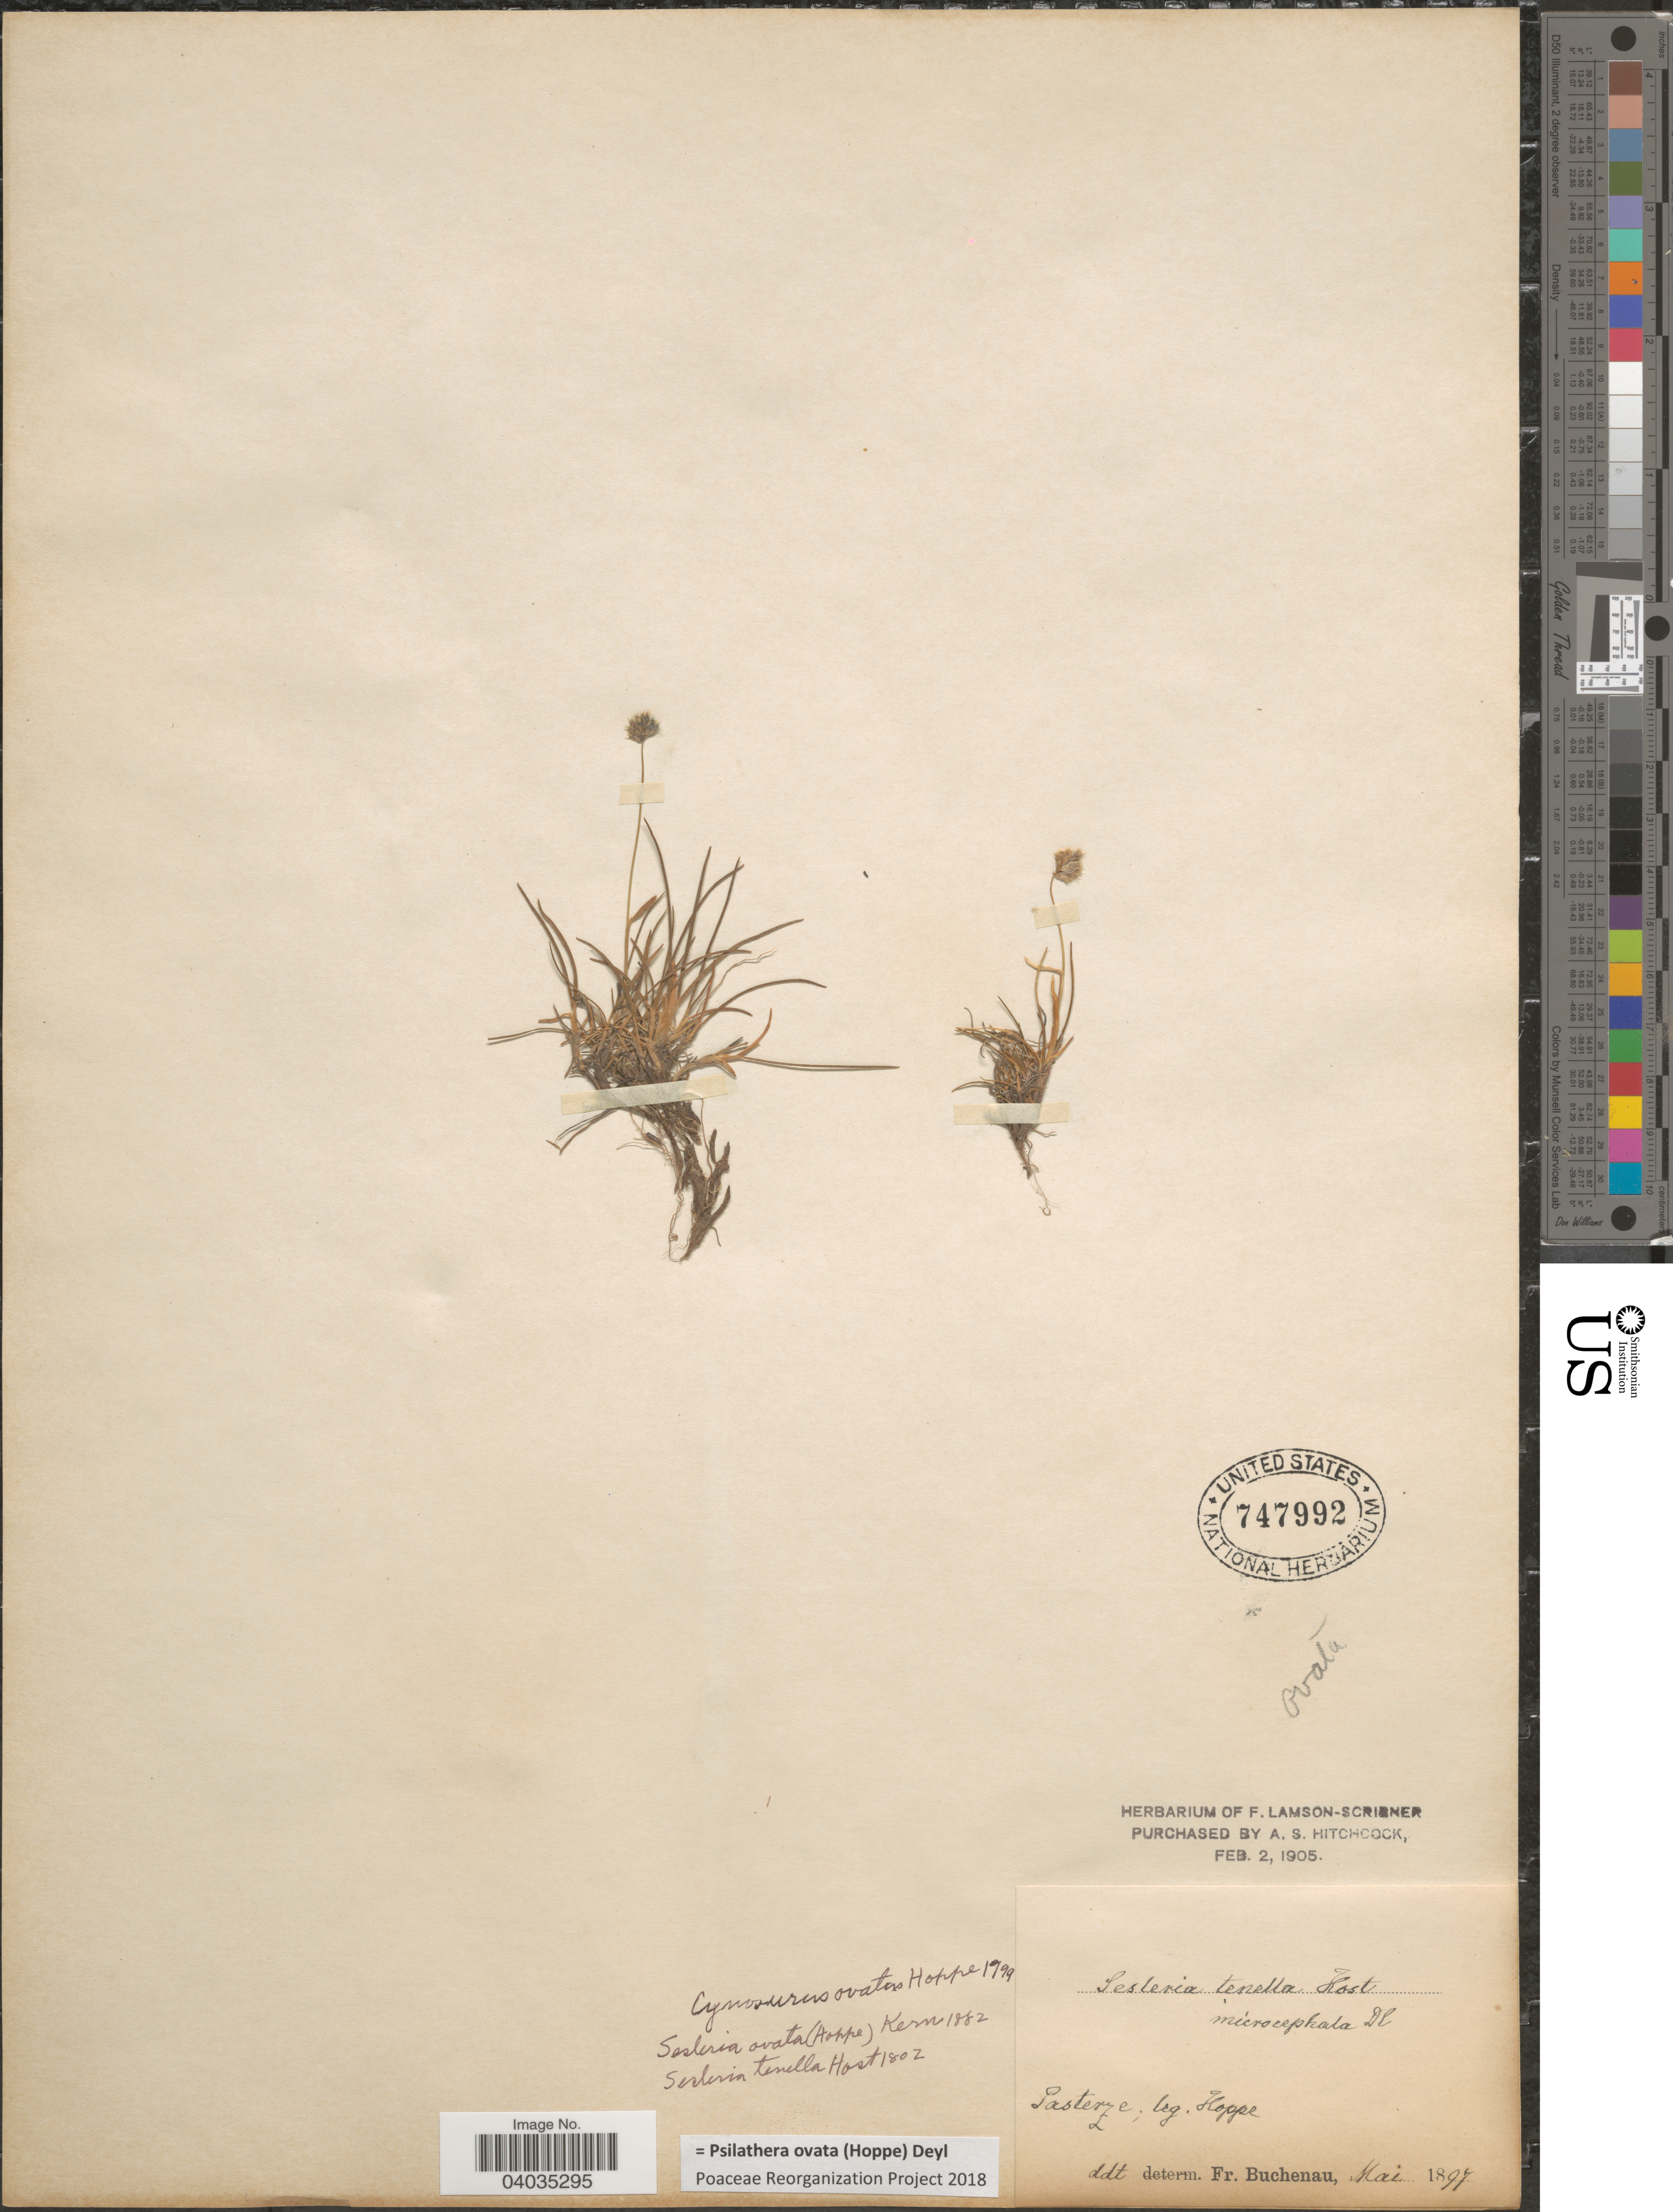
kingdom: Plantae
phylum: Tracheophyta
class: Liliopsida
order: Poales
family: Poaceae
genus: Psilathera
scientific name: Psilathera ovata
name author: (Hoppe) Deyl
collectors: Hoppe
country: Austria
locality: Pasterze.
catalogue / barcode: US 747992